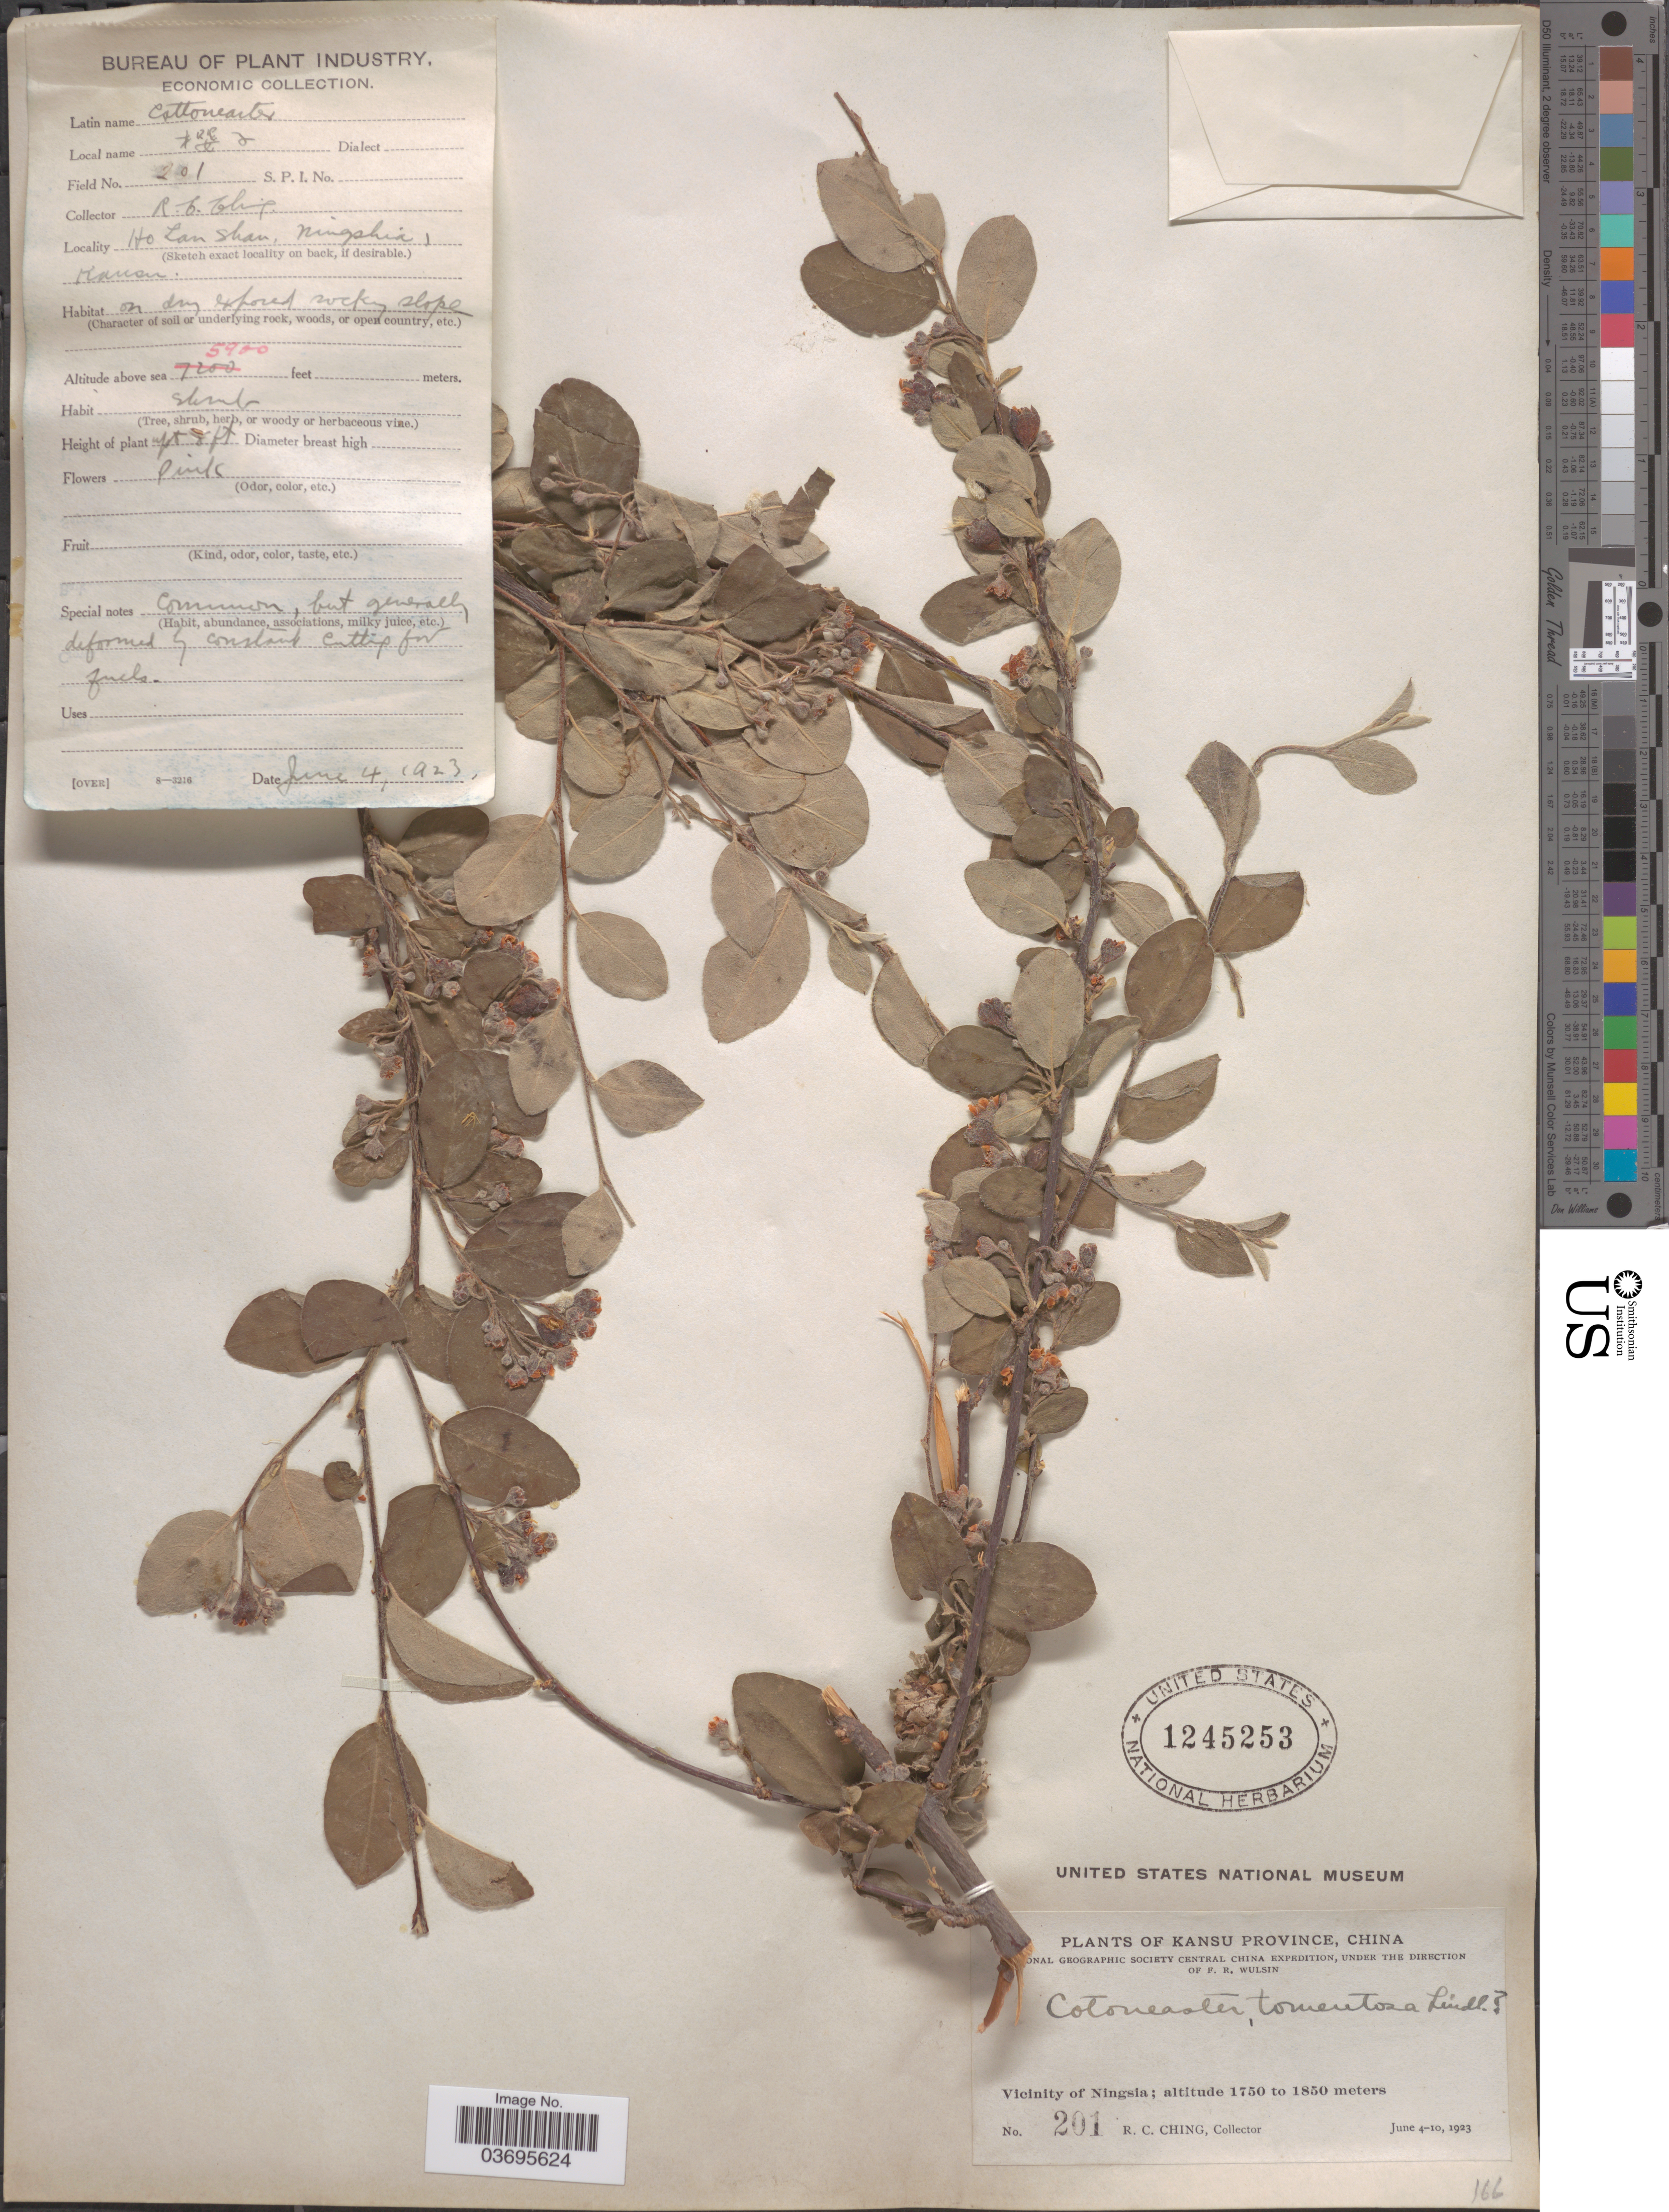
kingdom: Plantae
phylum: Tracheophyta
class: Magnoliopsida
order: Rosales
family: Rosaceae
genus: Cotoneaster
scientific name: Cotoneaster tomentosus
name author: (Aiton) Lindl.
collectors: R. C. Ching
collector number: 201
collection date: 1923-06-04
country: China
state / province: Gansu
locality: Kansu Province. Vicinity of Ningsia. Ho Lan Shan, Ningsia.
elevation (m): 1798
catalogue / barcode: US 1245253